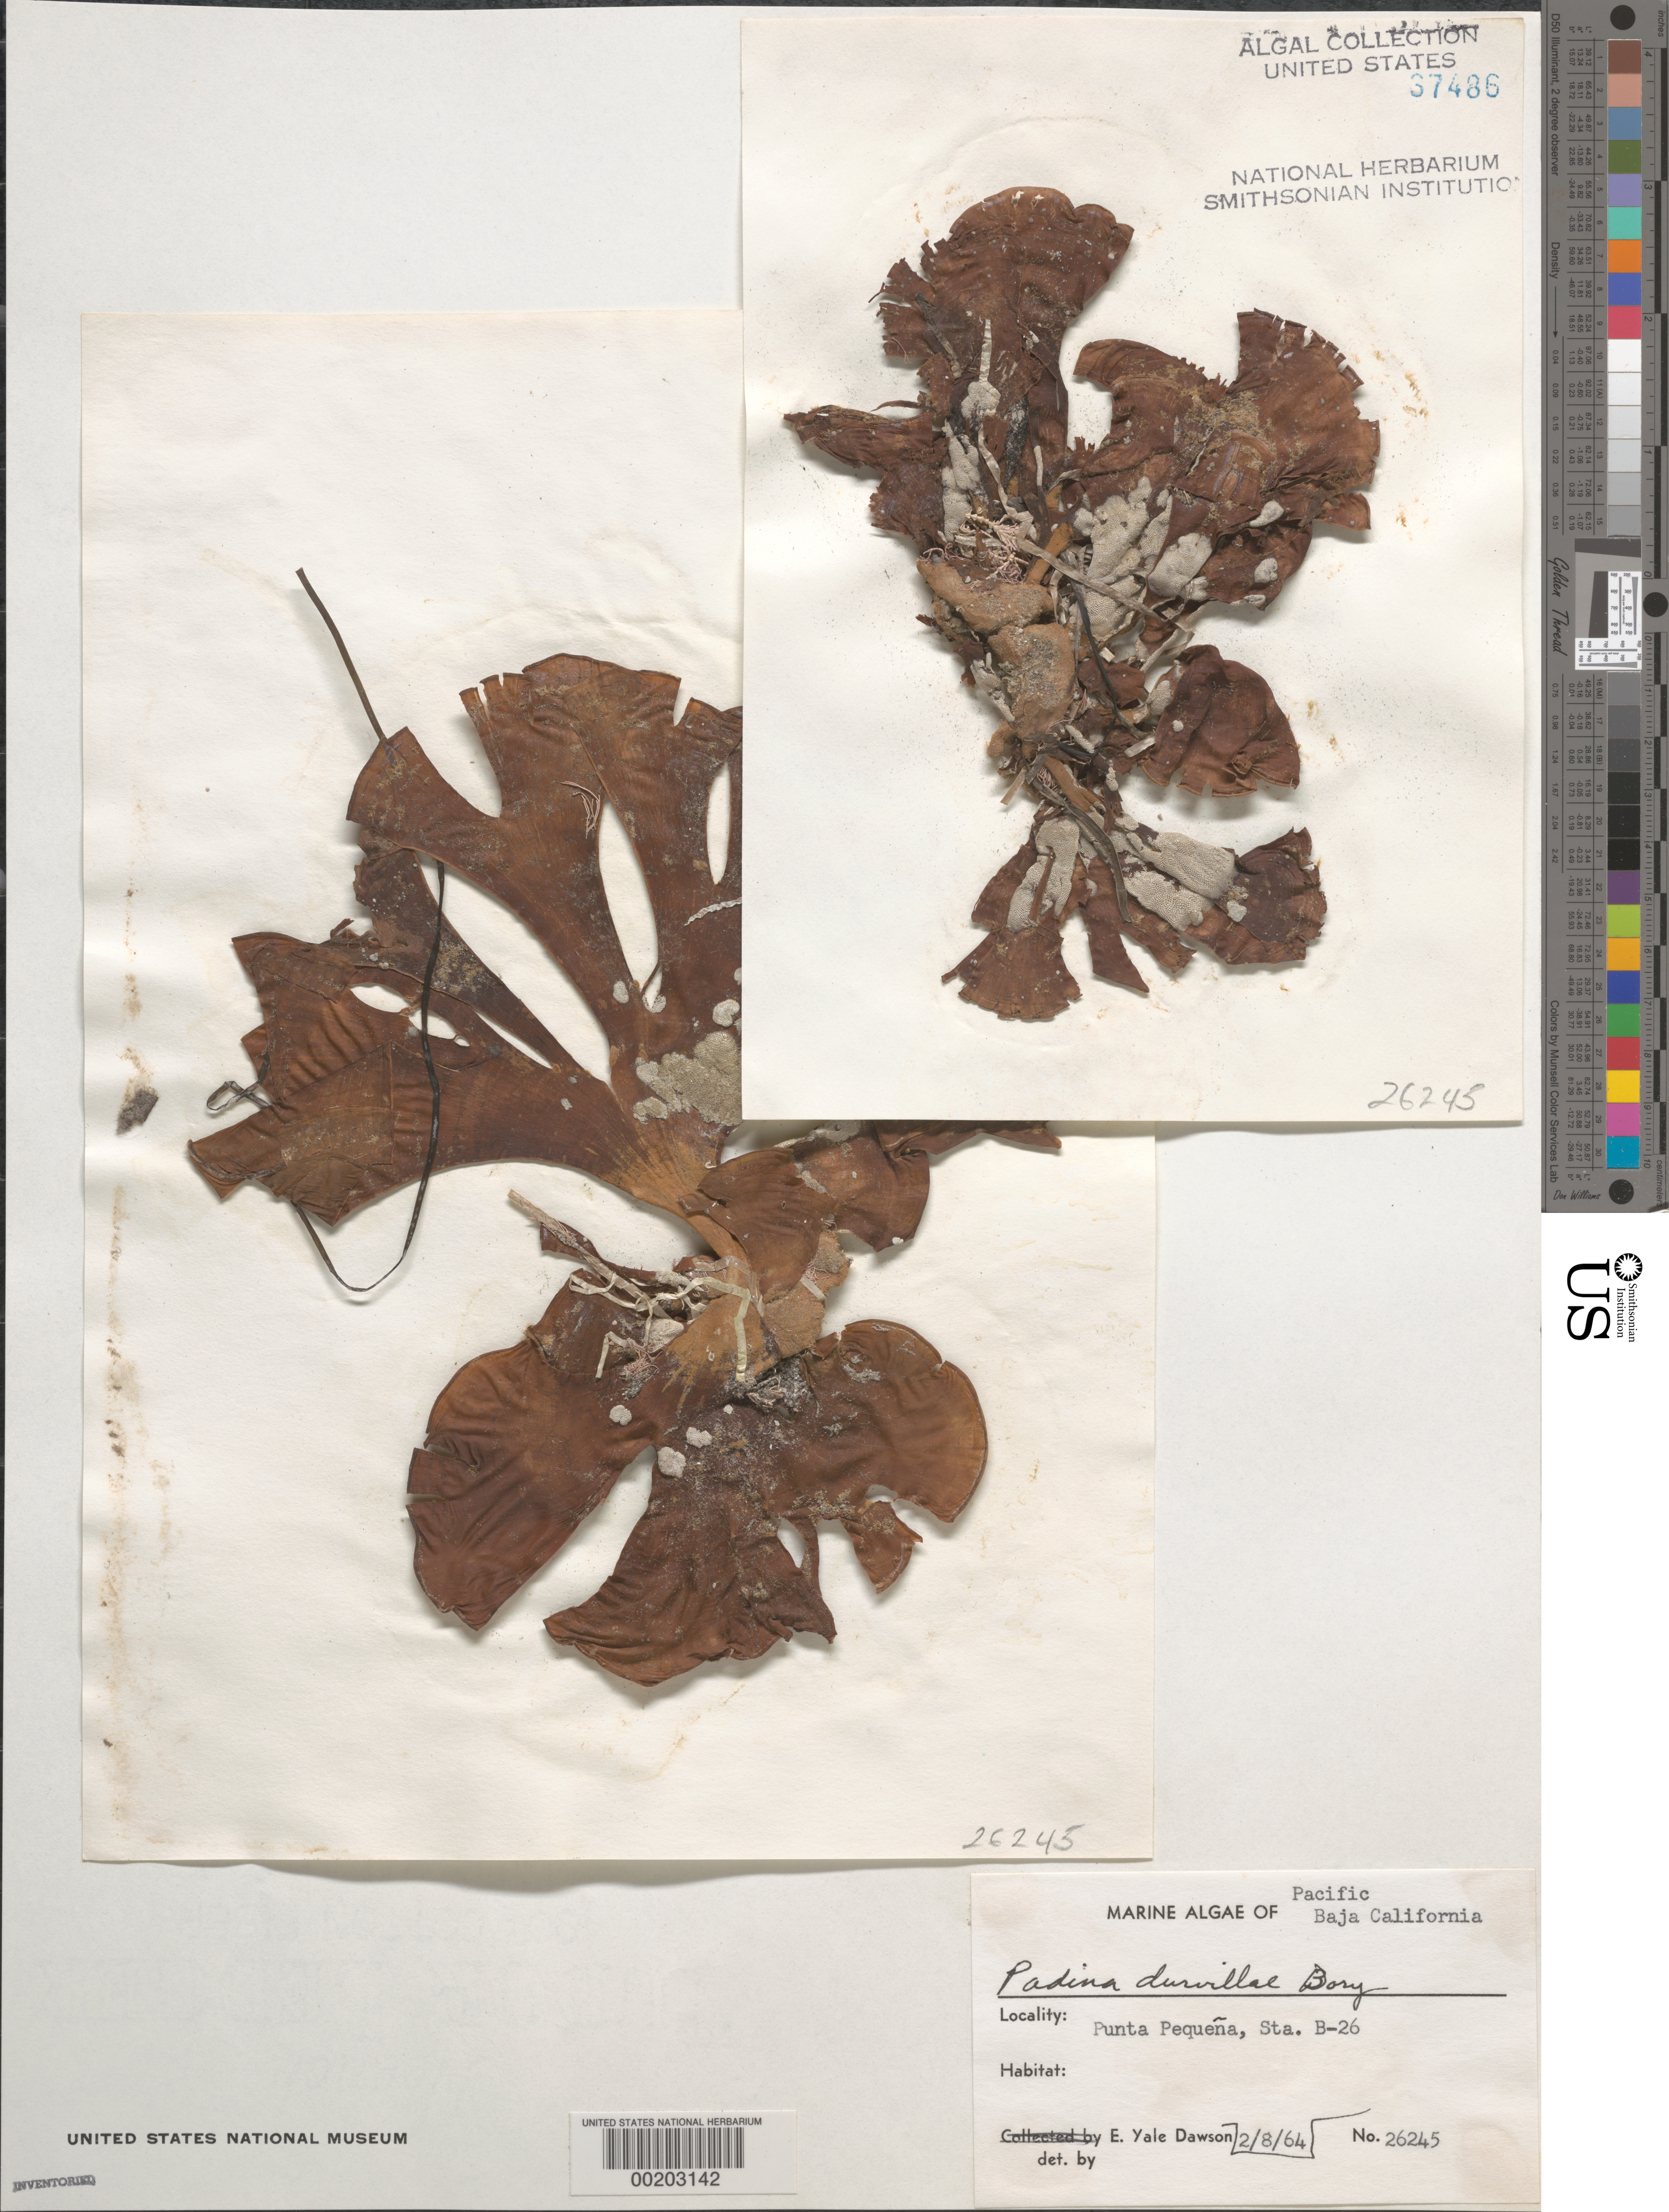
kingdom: Chromista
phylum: Ochrophyta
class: Phaeophyceae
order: Dictyotales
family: Dictyotaceae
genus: Padina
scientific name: Padina durvillaei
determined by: Dawson, E. Y.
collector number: EYD 26245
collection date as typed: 08 Feb 1964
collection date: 1964-02-08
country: Mexico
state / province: Baja California Sur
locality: Punta Pequena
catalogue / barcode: US 37486